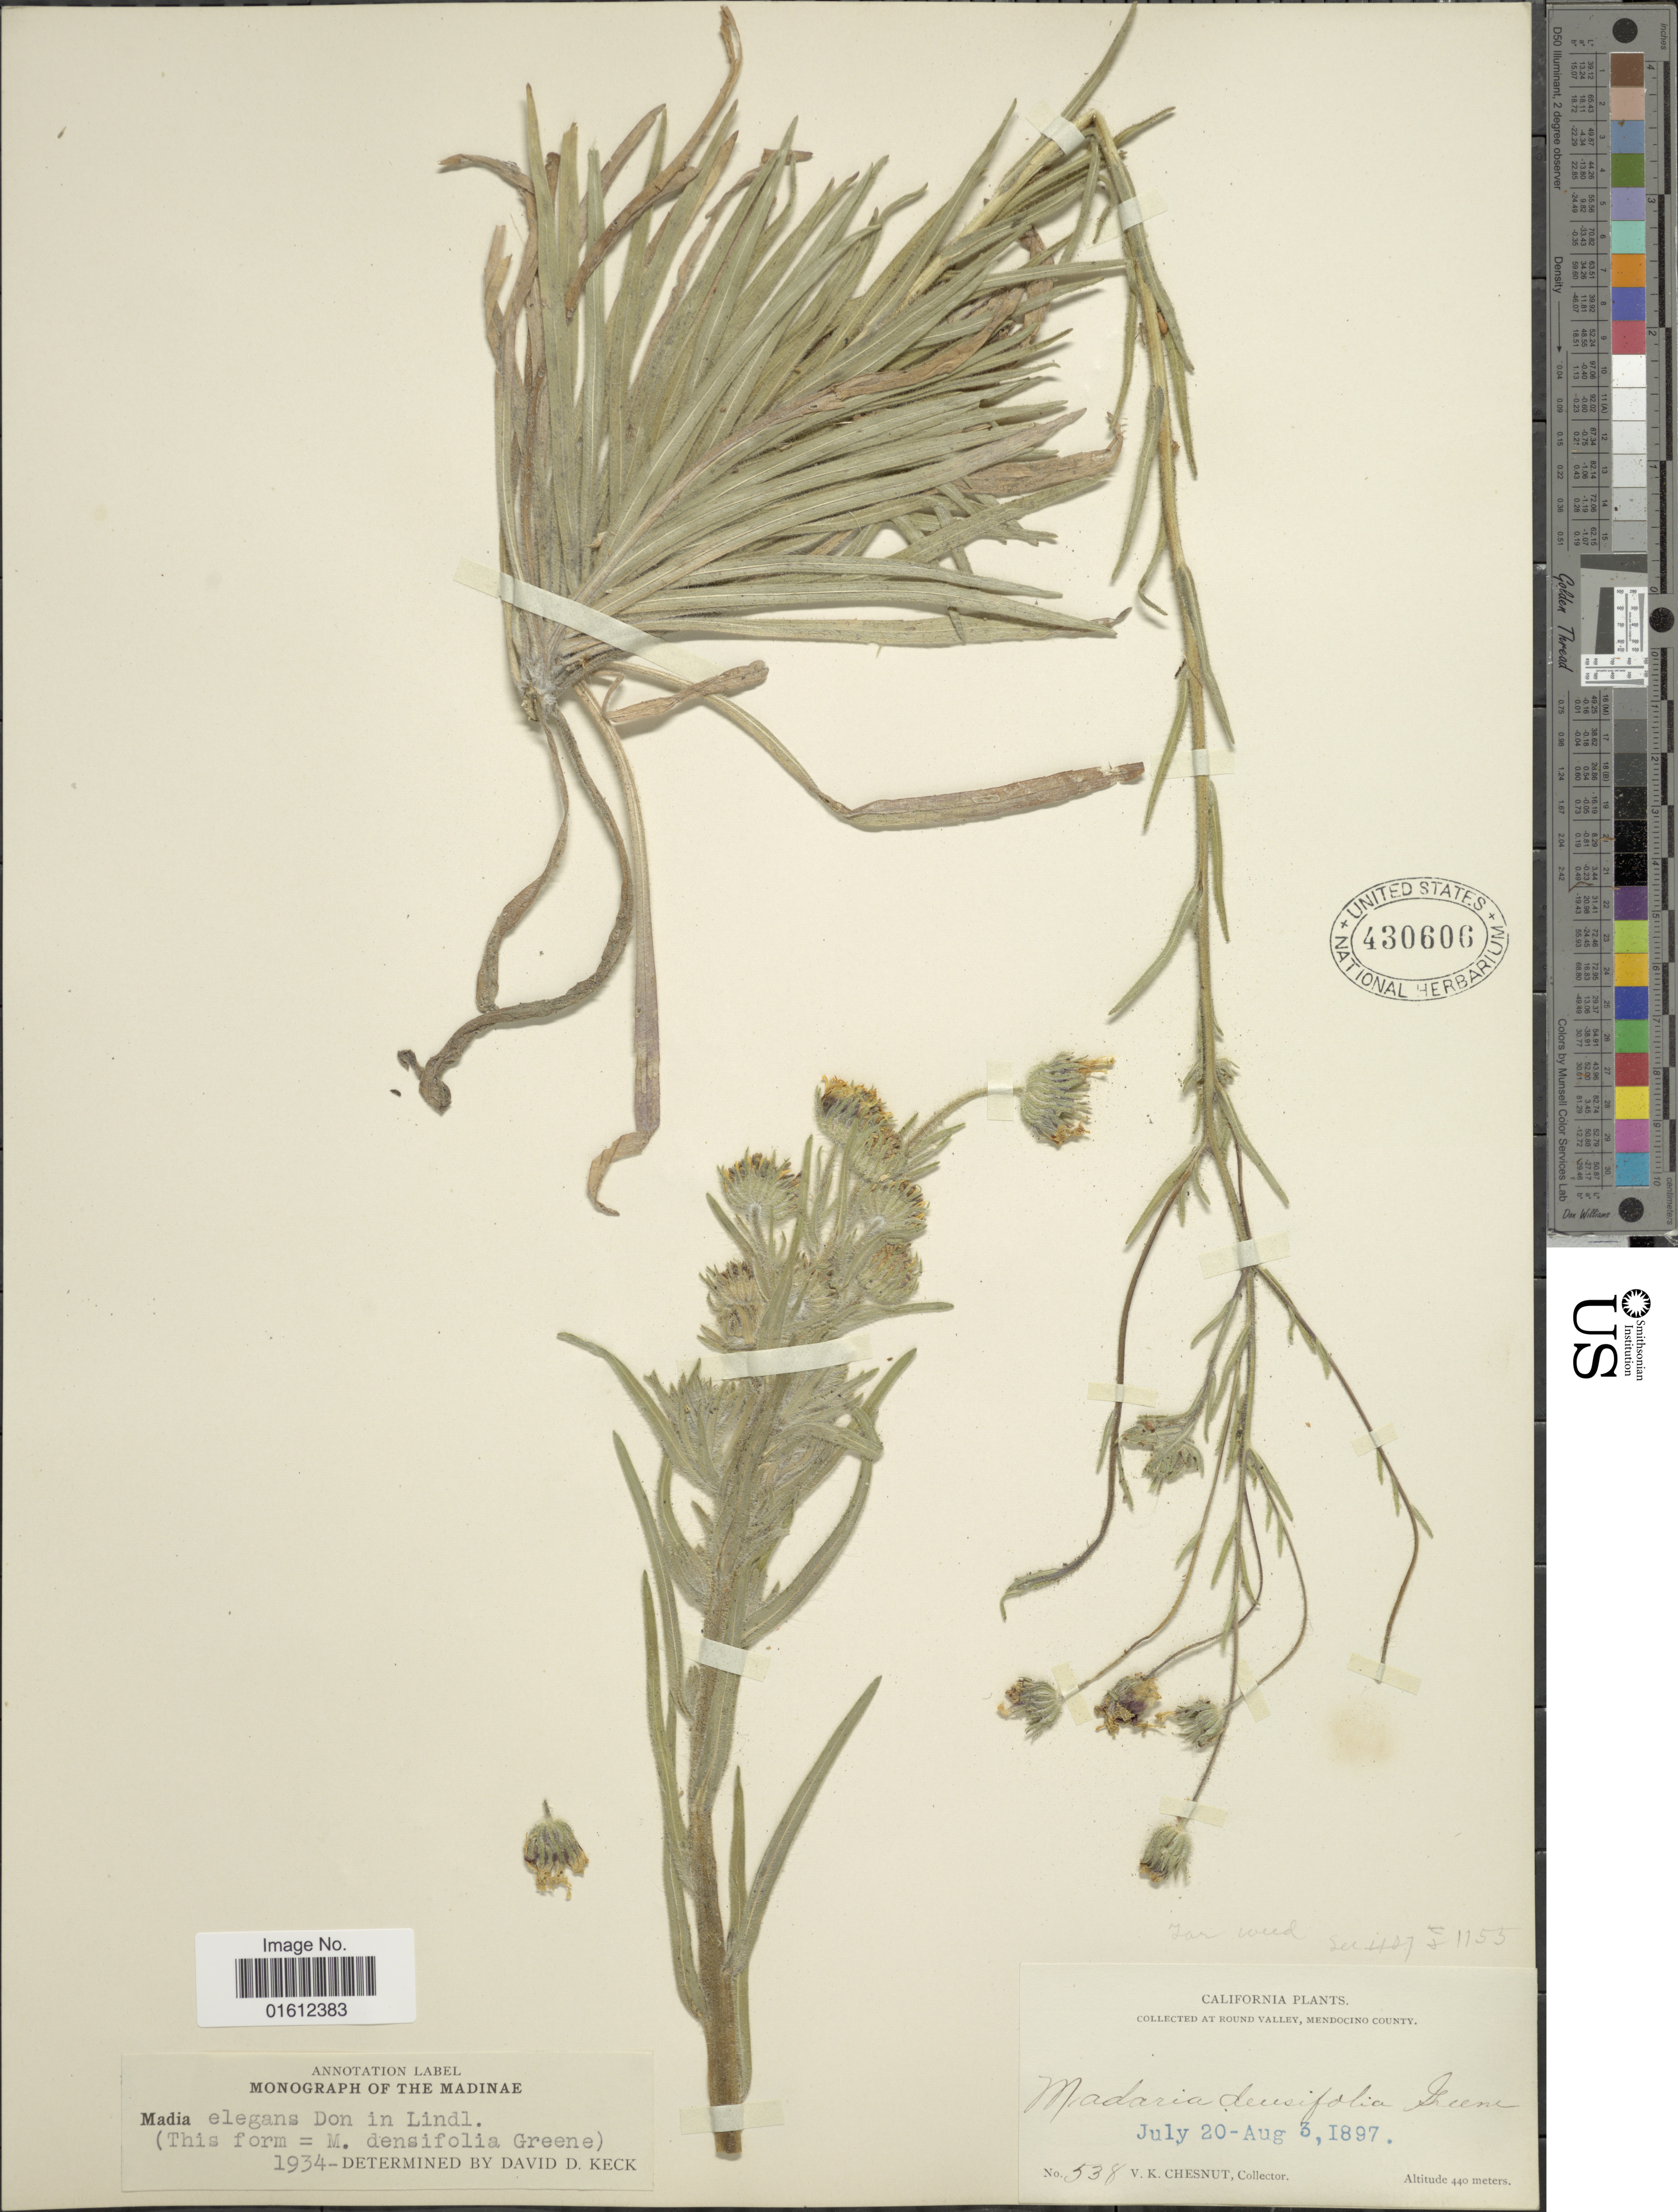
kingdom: Plantae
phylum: Tracheophyta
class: Magnoliopsida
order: Asterales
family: Asteraceae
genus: Madia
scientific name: Madia elegans subsp. densifolia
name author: (Greene) D.D. Keck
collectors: V. Chesnut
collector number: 538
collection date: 1897-07-20/1897-08-03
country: United States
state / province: California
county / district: Mendocino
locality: At round Valley, Mendocino County.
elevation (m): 440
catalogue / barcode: US 430606